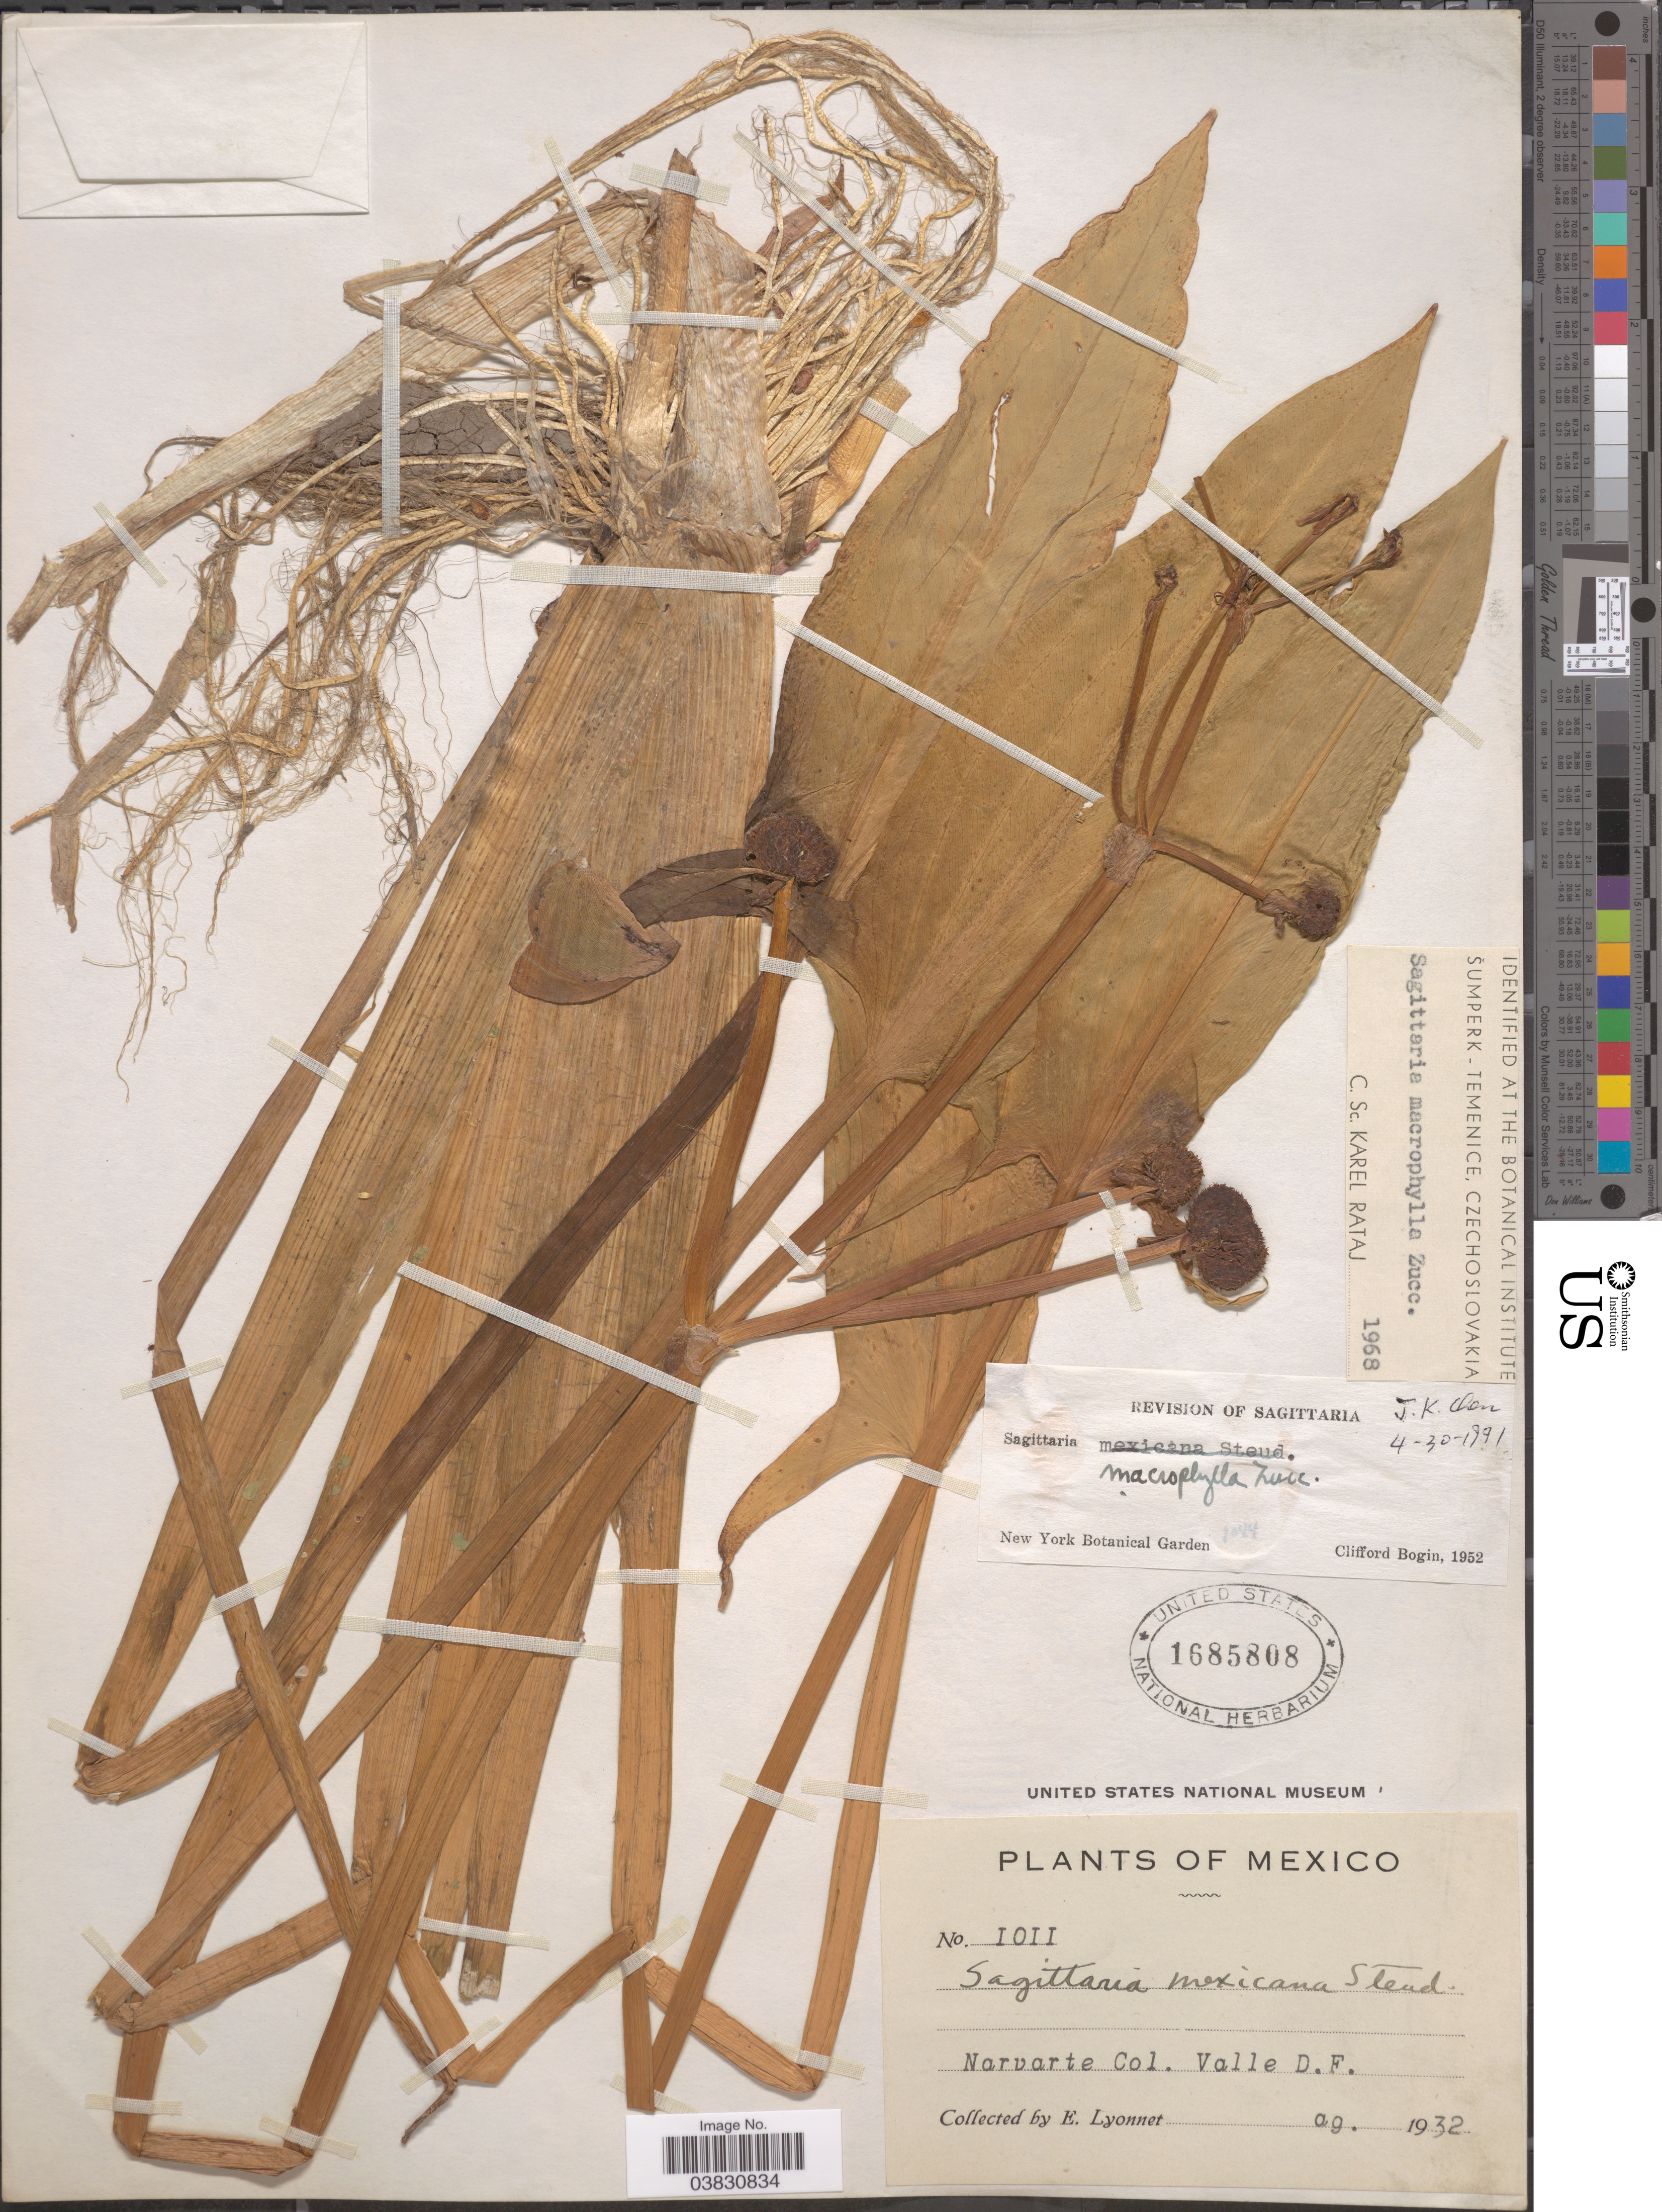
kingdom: Plantae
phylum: Tracheophyta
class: Liliopsida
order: Alismatales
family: Alismataceae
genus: Sagittaria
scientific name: Sagittaria macrophylla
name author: Zucc.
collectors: E. Lyonnet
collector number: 1011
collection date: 1932-08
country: Mexico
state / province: Distrito Federal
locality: Narvarte Col. Valle D.F.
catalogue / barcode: US 1685808